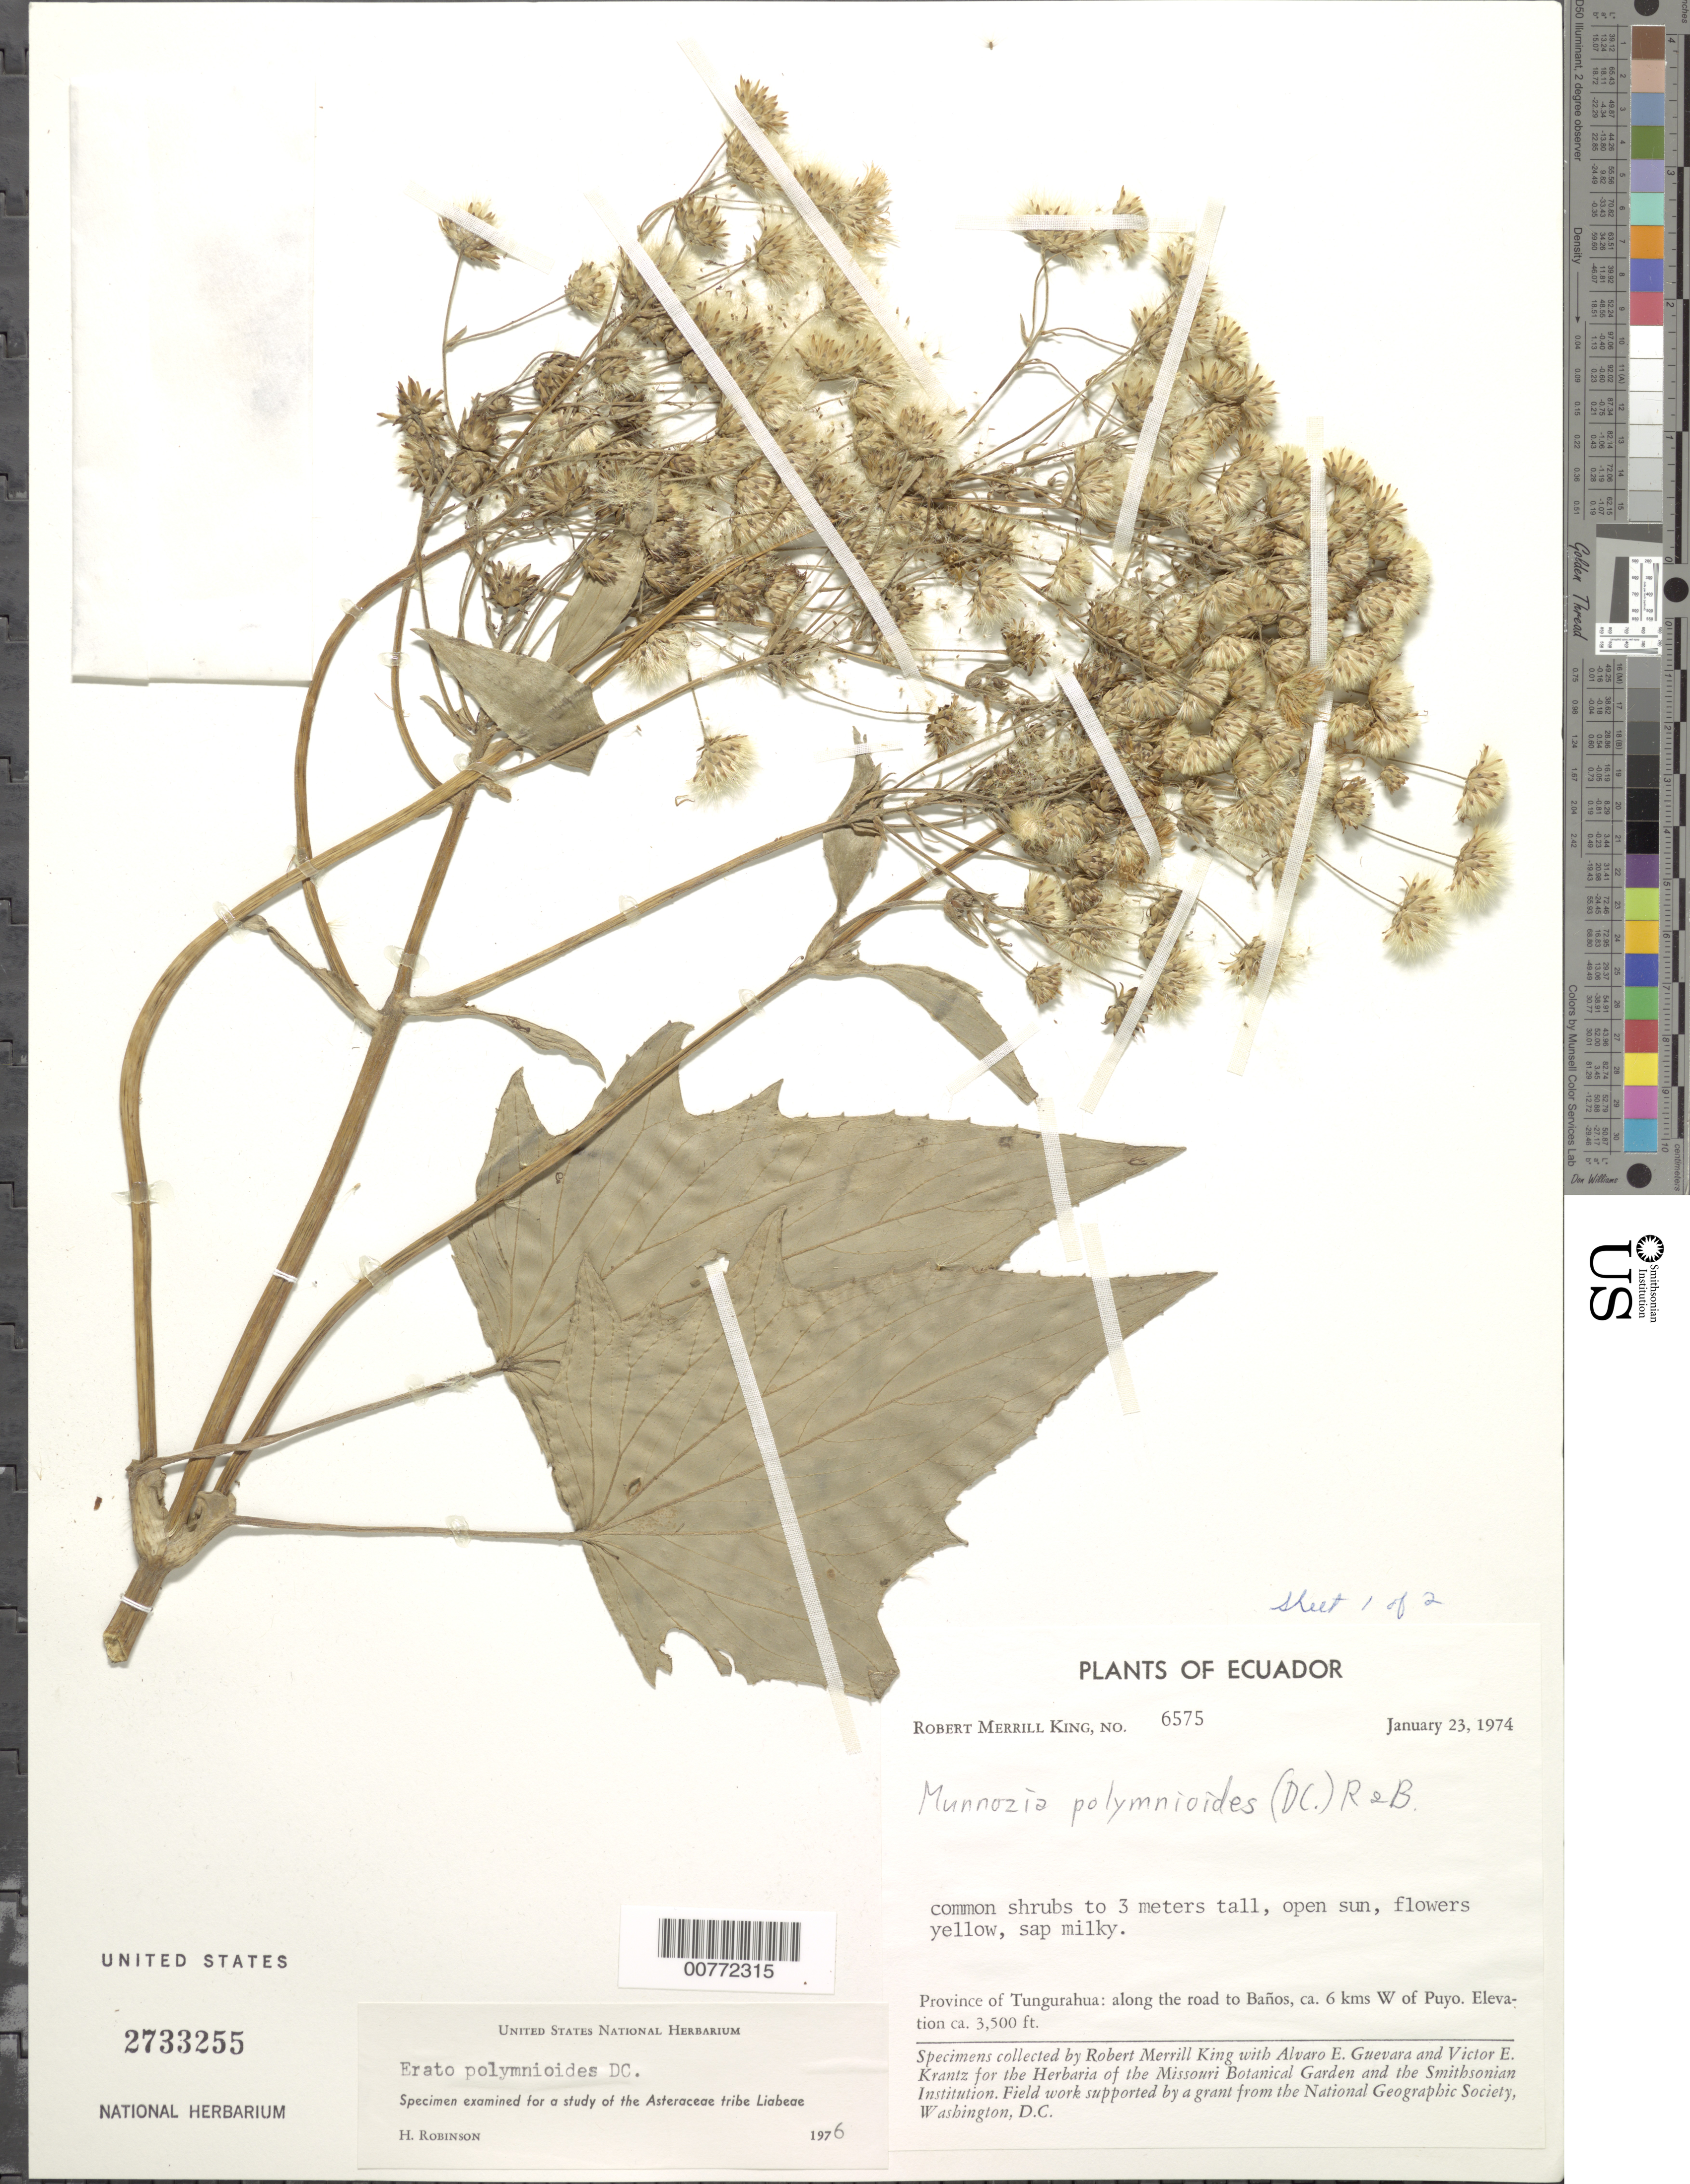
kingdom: Plantae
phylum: Tracheophyta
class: Magnoliopsida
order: Asterales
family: Asteraceae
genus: Erato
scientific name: Erato polymnioides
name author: DC.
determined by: Robinson, Harold E., (US)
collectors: R. M. King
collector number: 6575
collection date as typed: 23 January 1974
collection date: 1974-01-23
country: Ecuador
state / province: Tungurahua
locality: Banos, along road to, ca 6 kms WN of Puyo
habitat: Open sun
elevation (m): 1067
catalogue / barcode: US 2733255